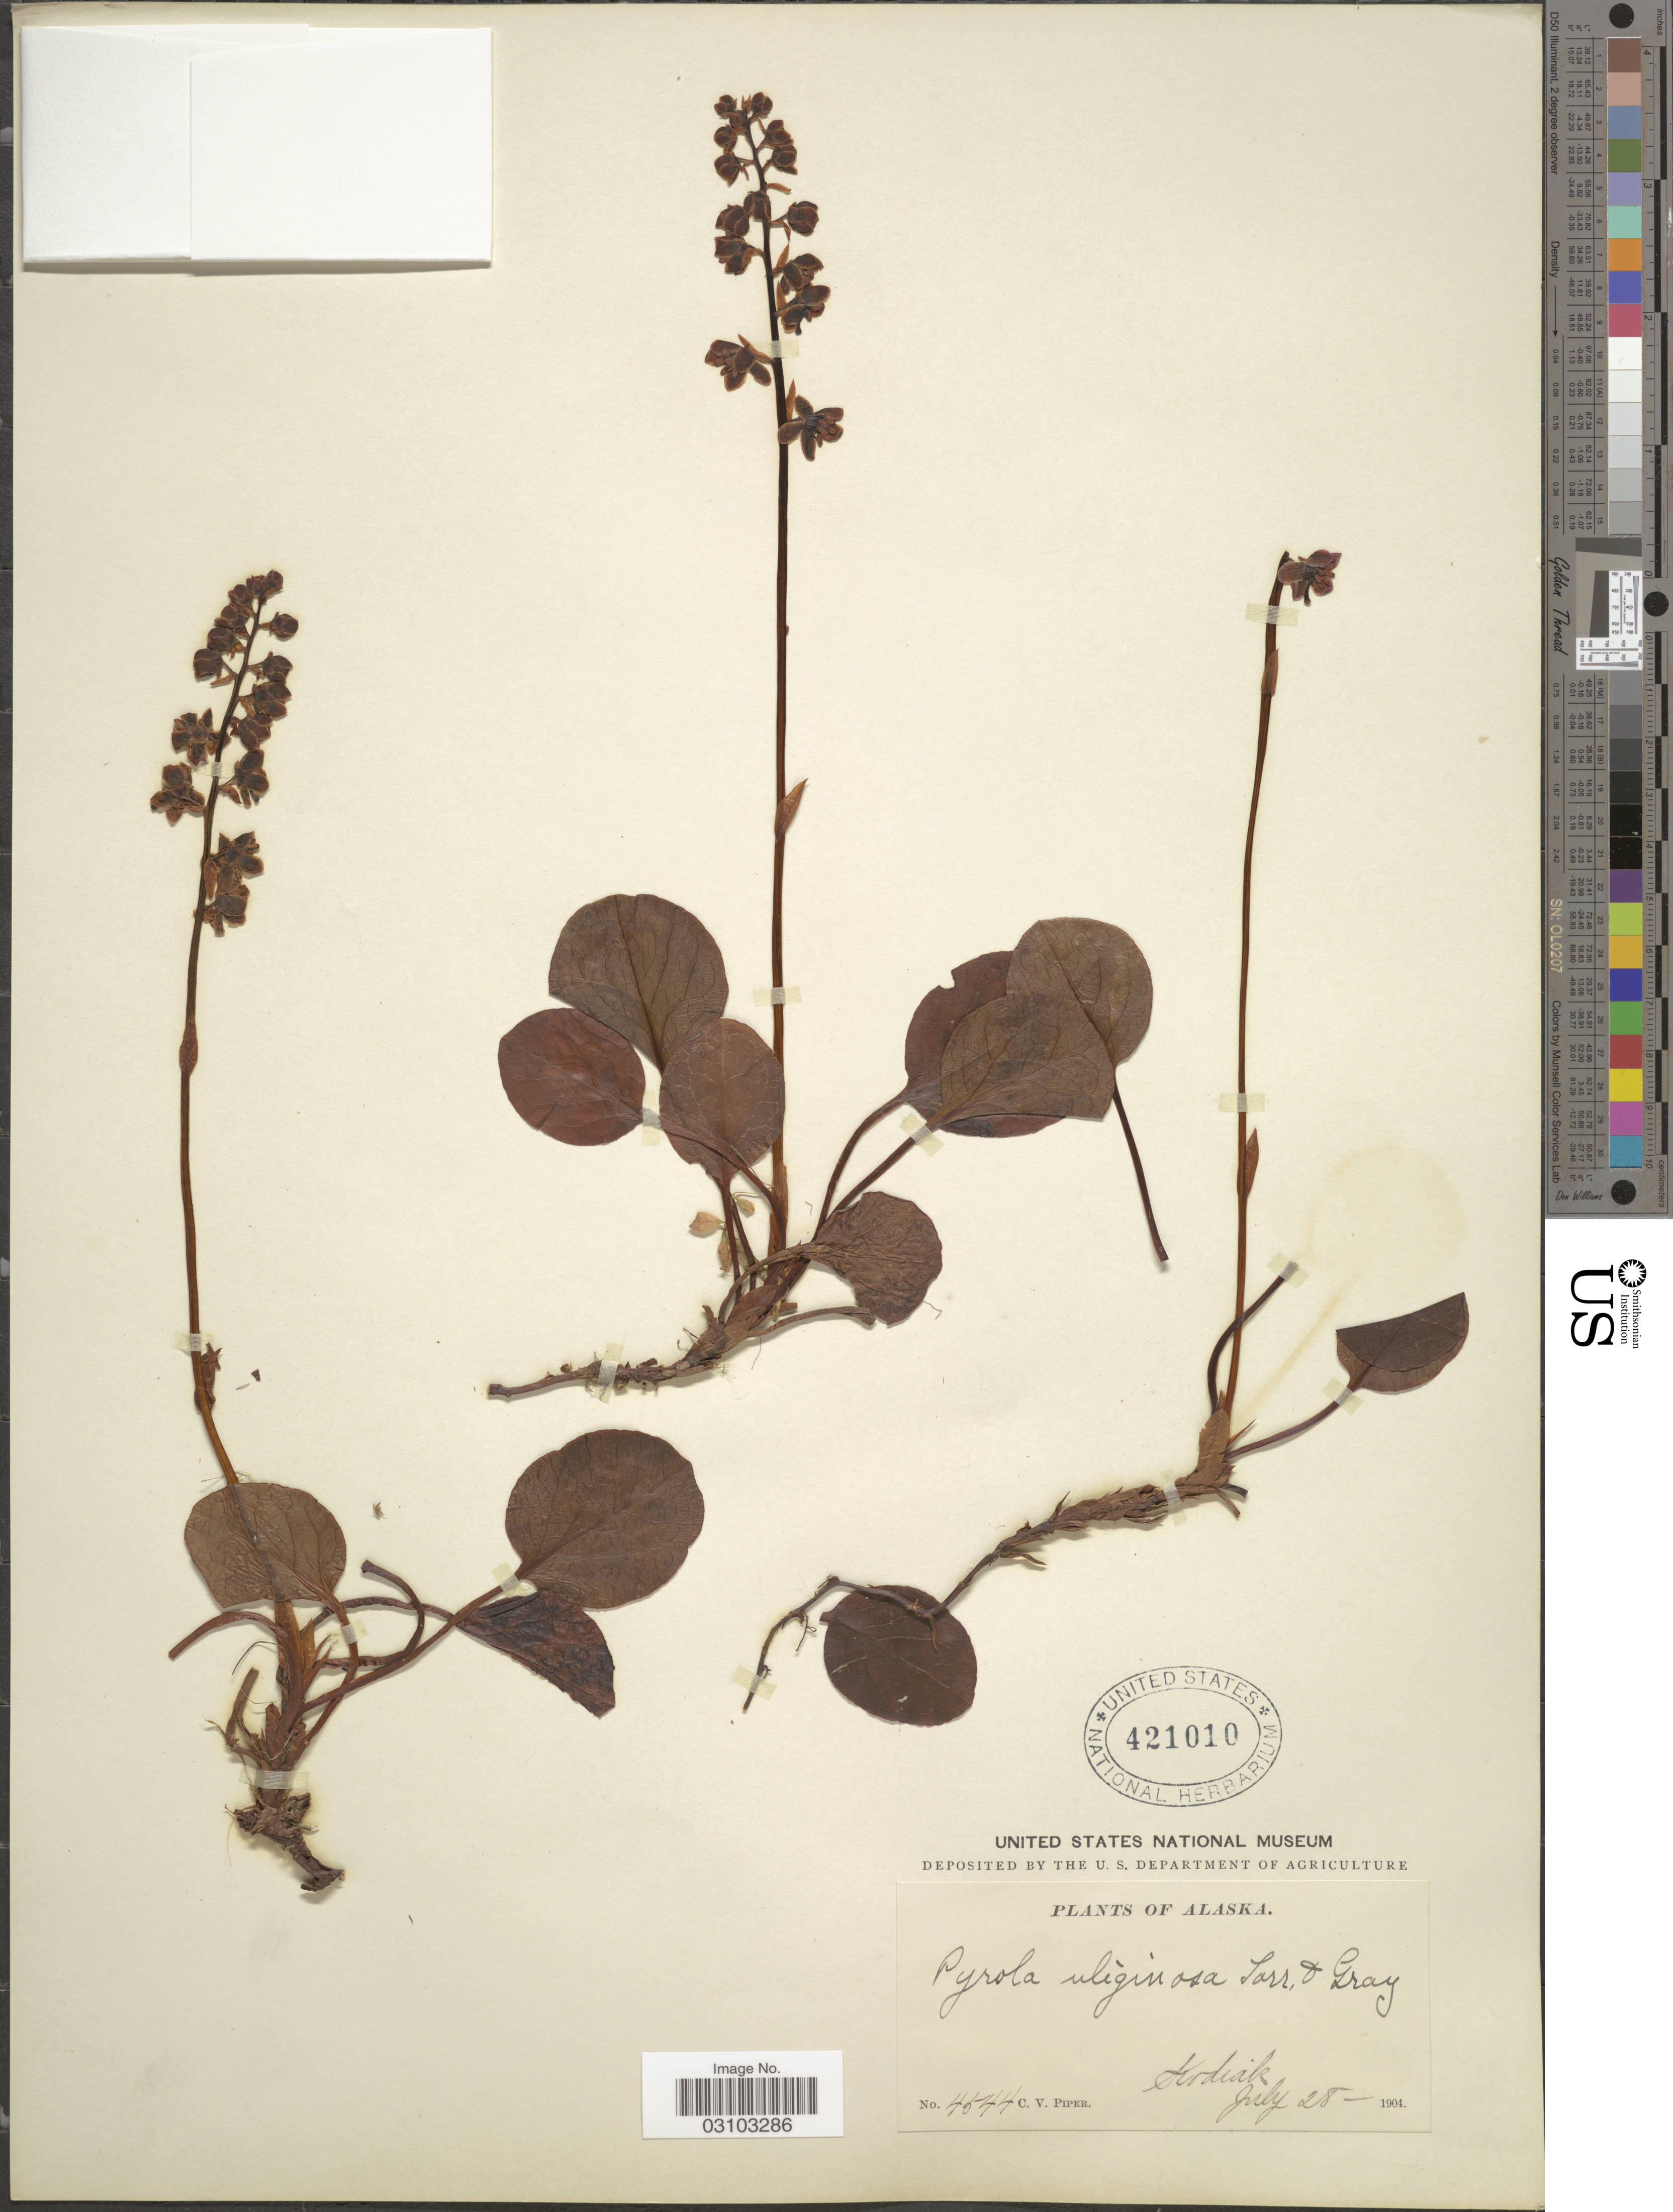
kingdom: Plantae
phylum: Tracheophyta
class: Magnoliopsida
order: Ericales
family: Ericaceae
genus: Pyrola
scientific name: Pyrola asarifolia var. uliginosa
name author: (Torr. & A. Gray) A. Gray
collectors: C. V. Piper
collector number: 4544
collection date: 1904-07-28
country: United States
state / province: Alaska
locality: Kodiak.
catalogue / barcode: US 421010